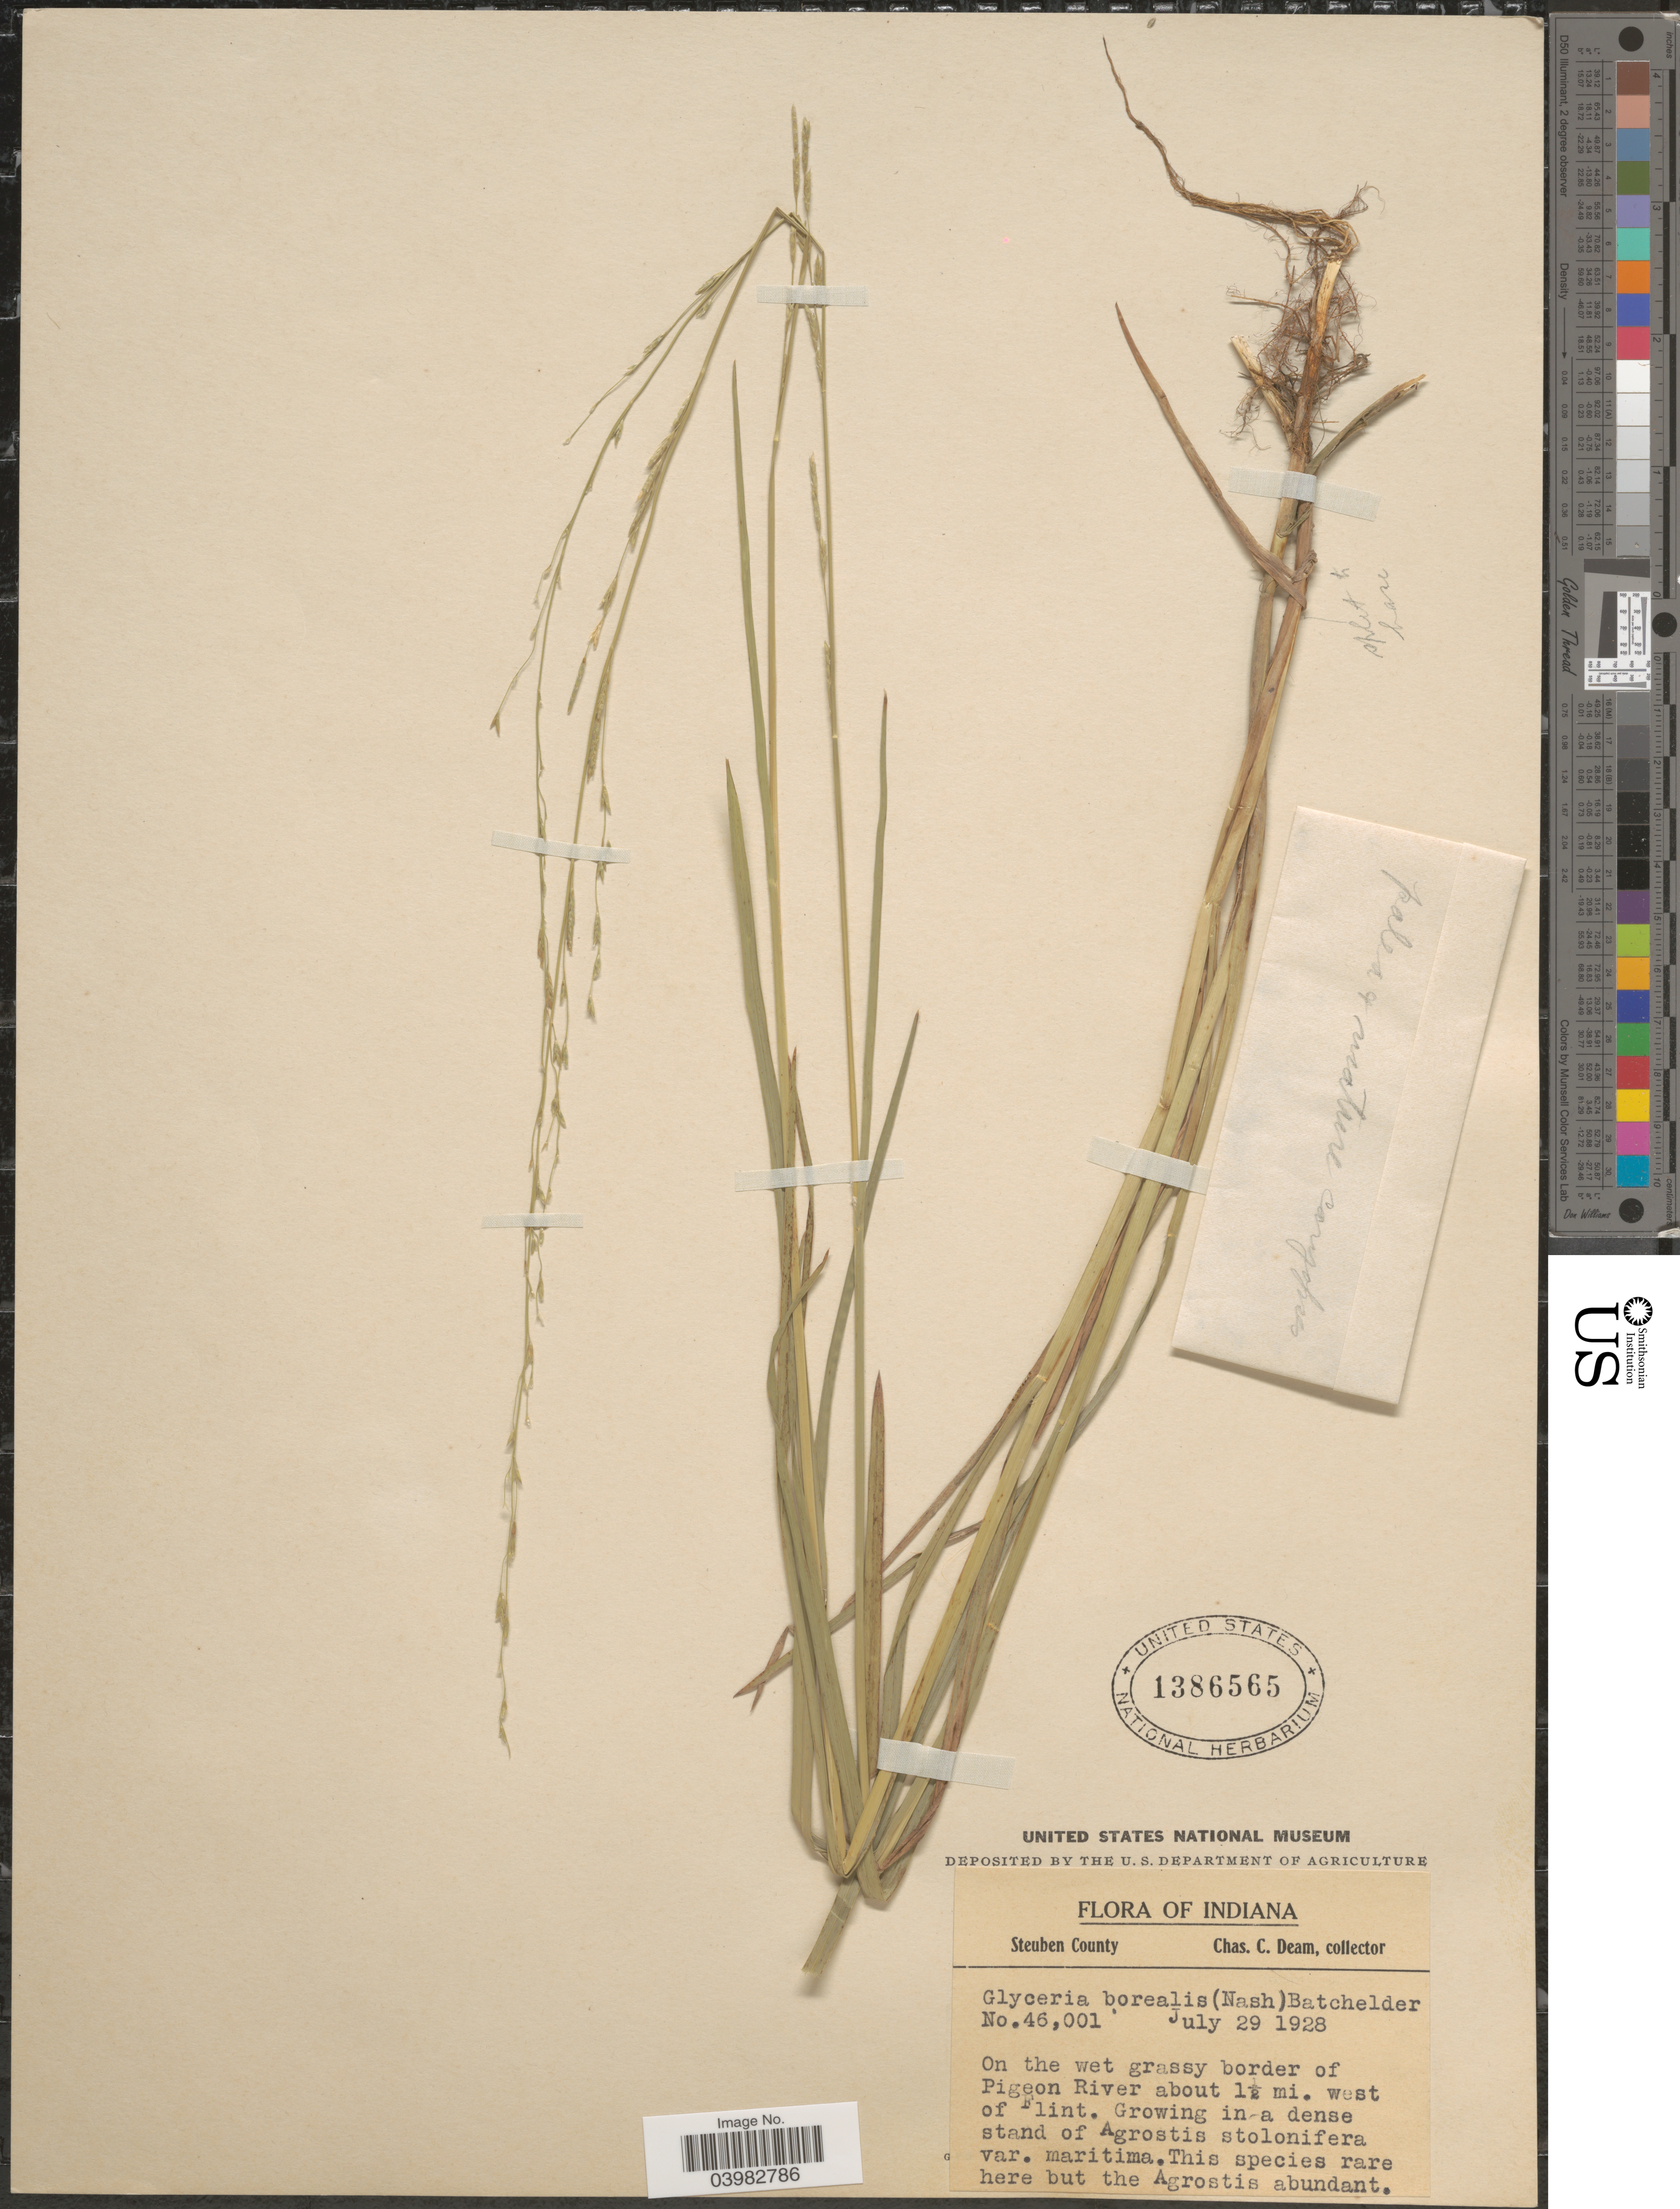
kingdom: Plantae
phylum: Tracheophyta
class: Liliopsida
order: Poales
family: Poaceae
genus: Glyceria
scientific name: Glyceria borealis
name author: (Nash) Batchelder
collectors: C. C. Deam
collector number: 46001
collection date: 1928-07-29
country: United States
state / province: Indiana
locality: Steuben County. Border of Pigeon River about 1½ mi. west of Flint.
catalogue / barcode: US 1386565